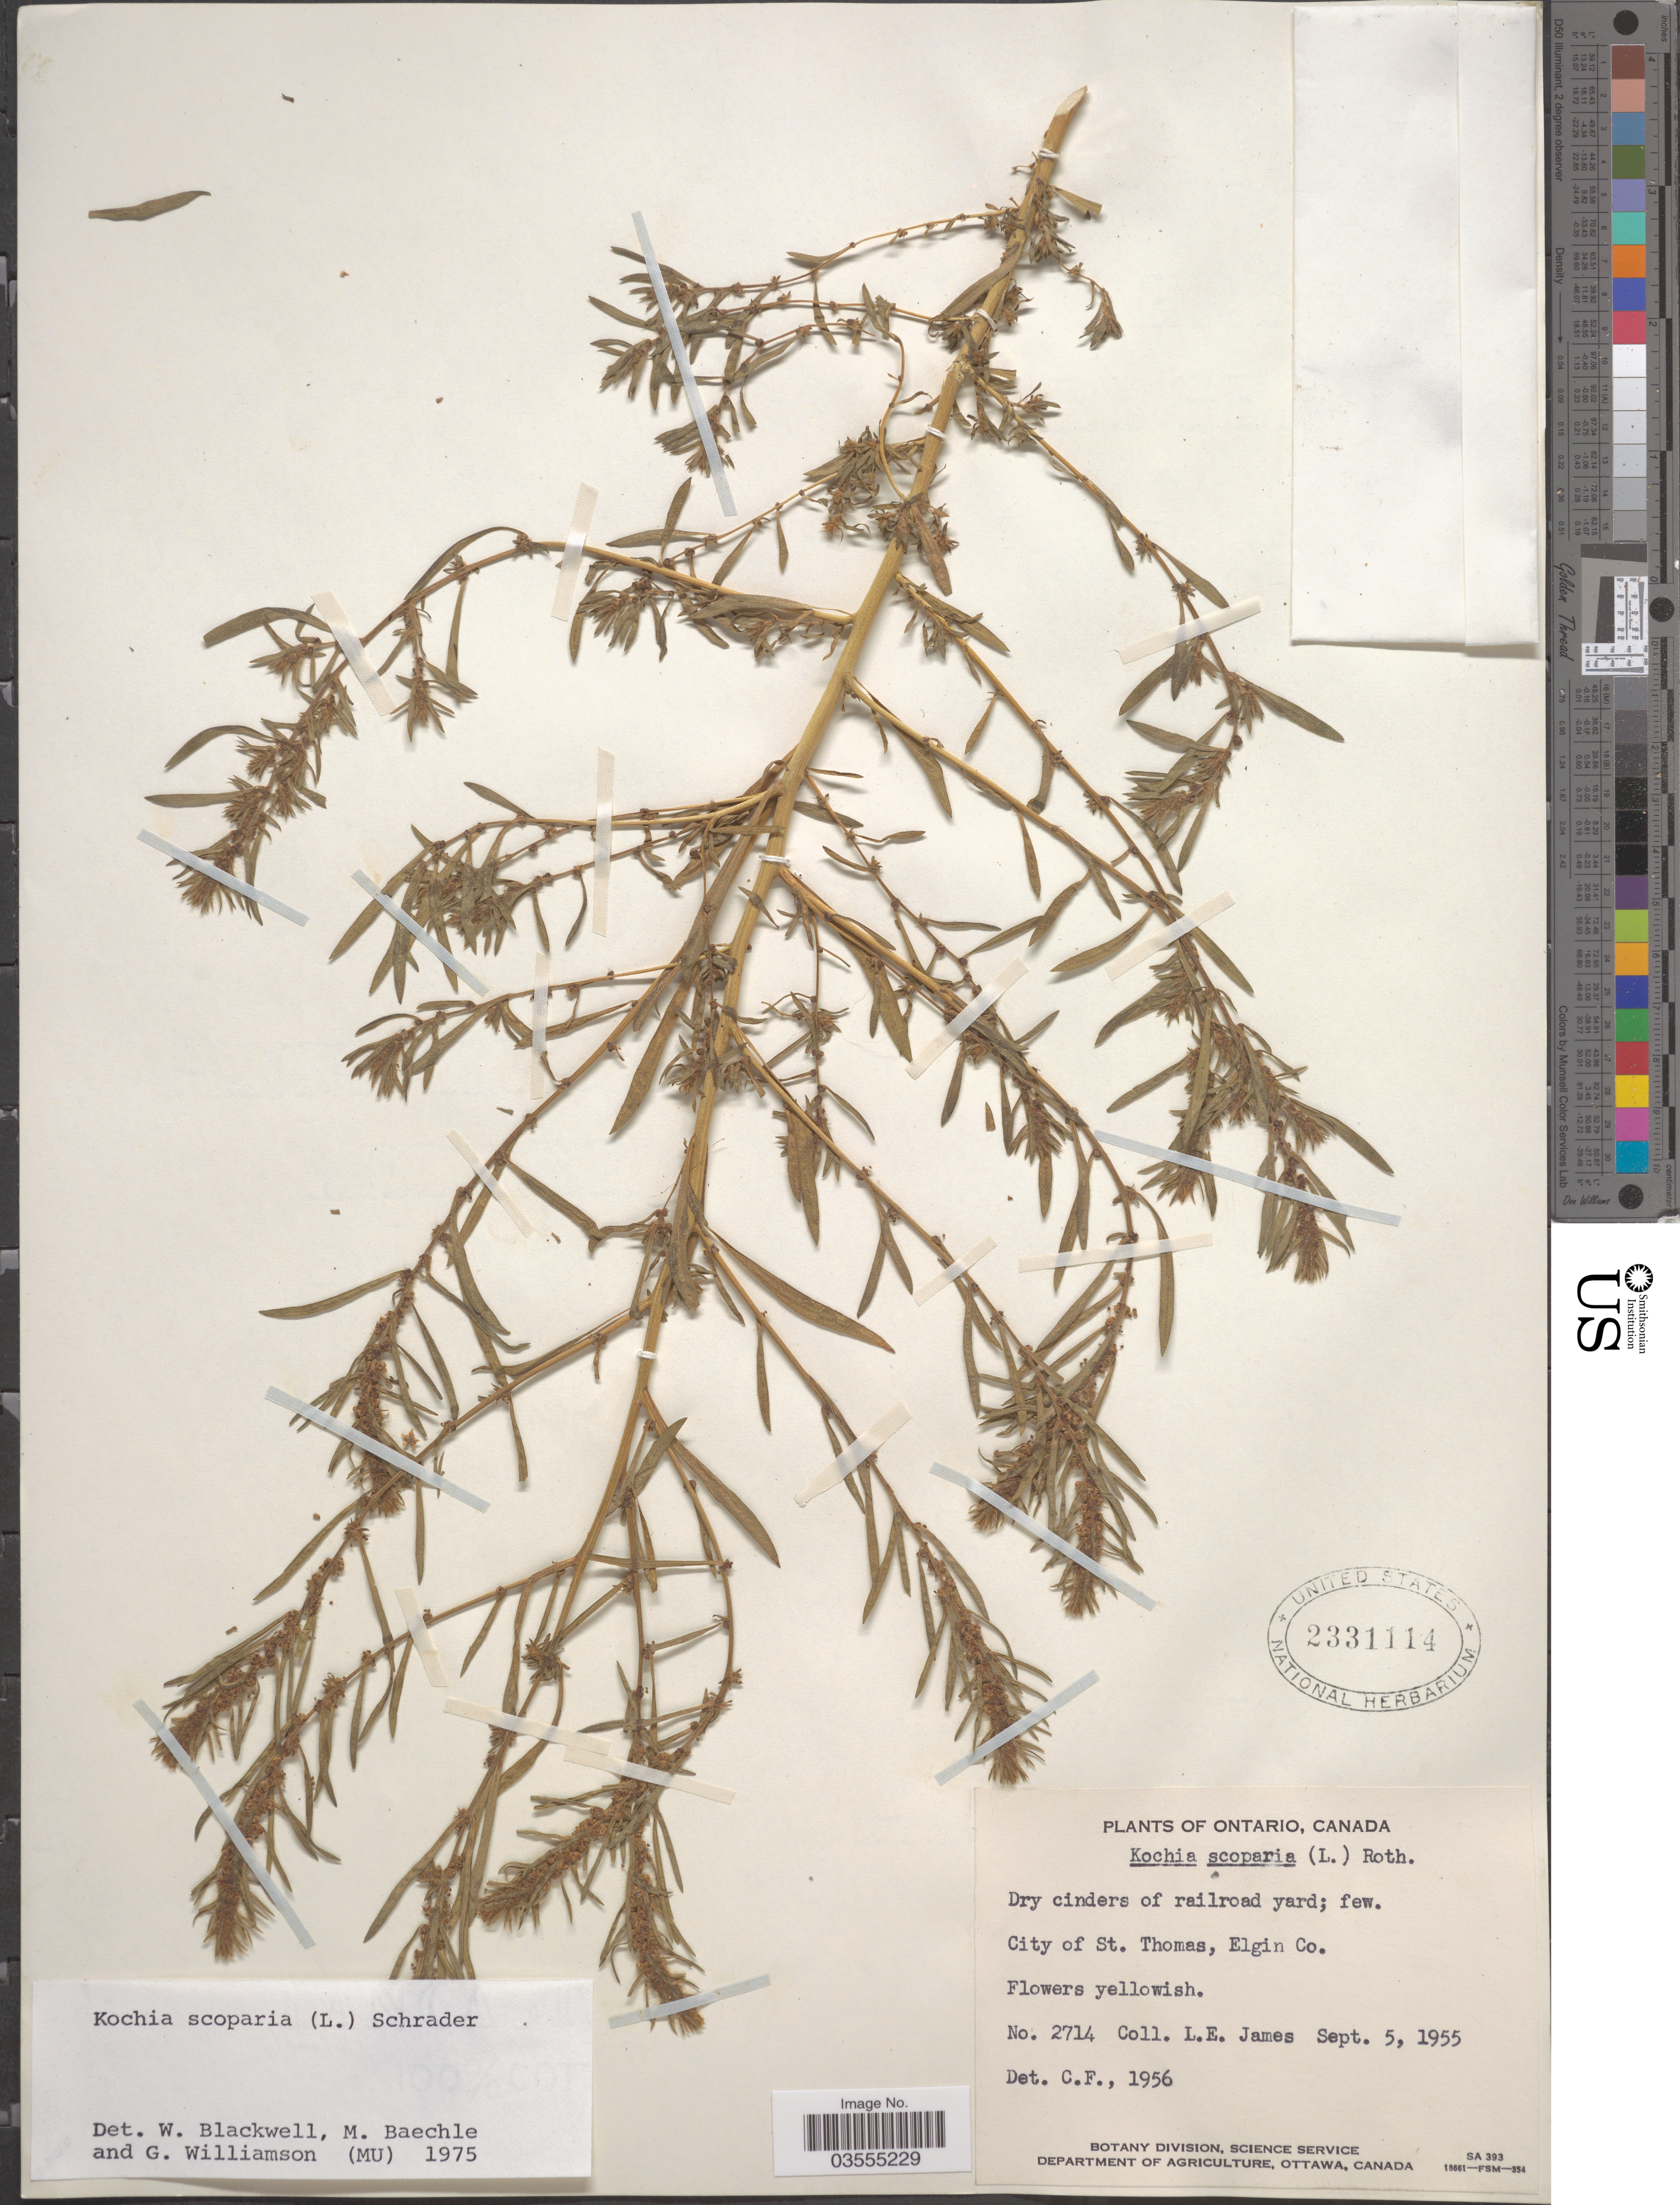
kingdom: Plantae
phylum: Tracheophyta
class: Magnoliopsida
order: Caryophyllales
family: Amaranthaceae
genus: Bassia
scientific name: Bassia scoparia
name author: (L.) Voss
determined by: U.S. National Herbarium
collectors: L. E. James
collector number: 2714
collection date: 1955-09-05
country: Canada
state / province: Ontario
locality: City of St. Thomas, Elgin Co.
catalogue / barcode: US 2331114